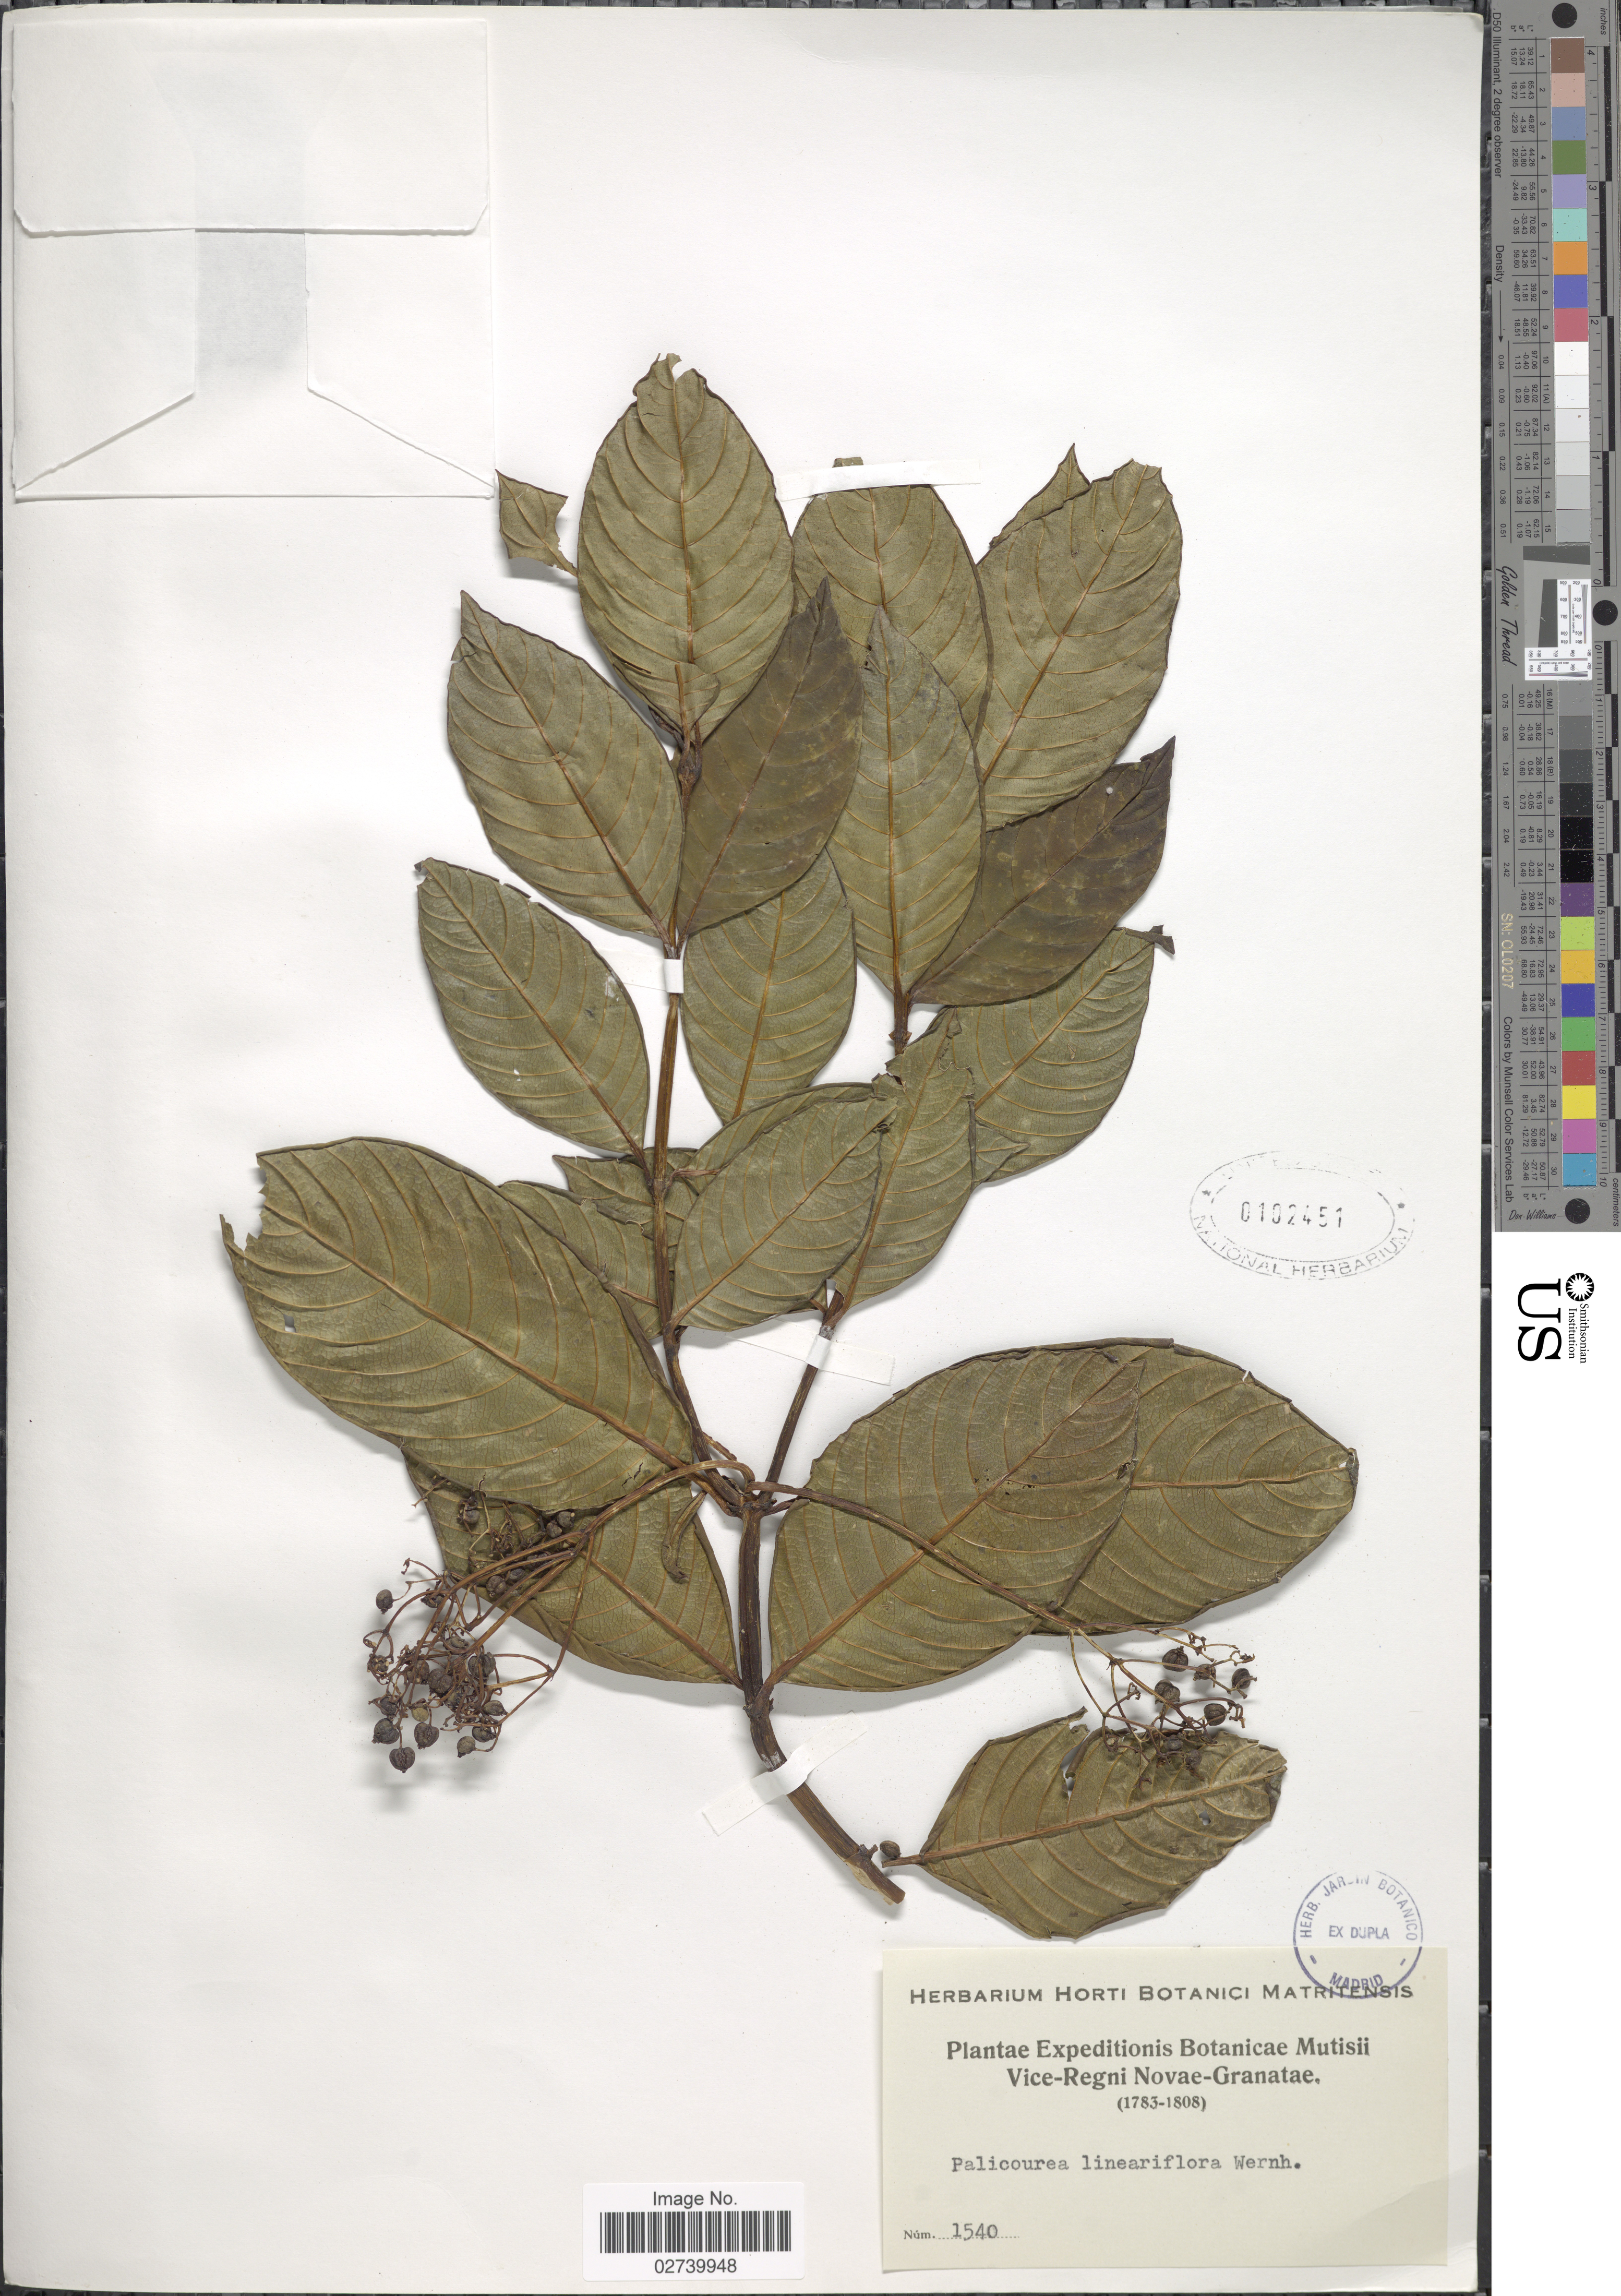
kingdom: Plantae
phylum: Tracheophyta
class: Magnoliopsida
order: Gentianales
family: Rubiaceae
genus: Palicourea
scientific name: Palicourea lineariflora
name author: Wernham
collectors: Expeditions Botanicae Mutisii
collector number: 1540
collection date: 1783/1808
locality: Vice-Regni Novae-Granatae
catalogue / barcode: US 102451